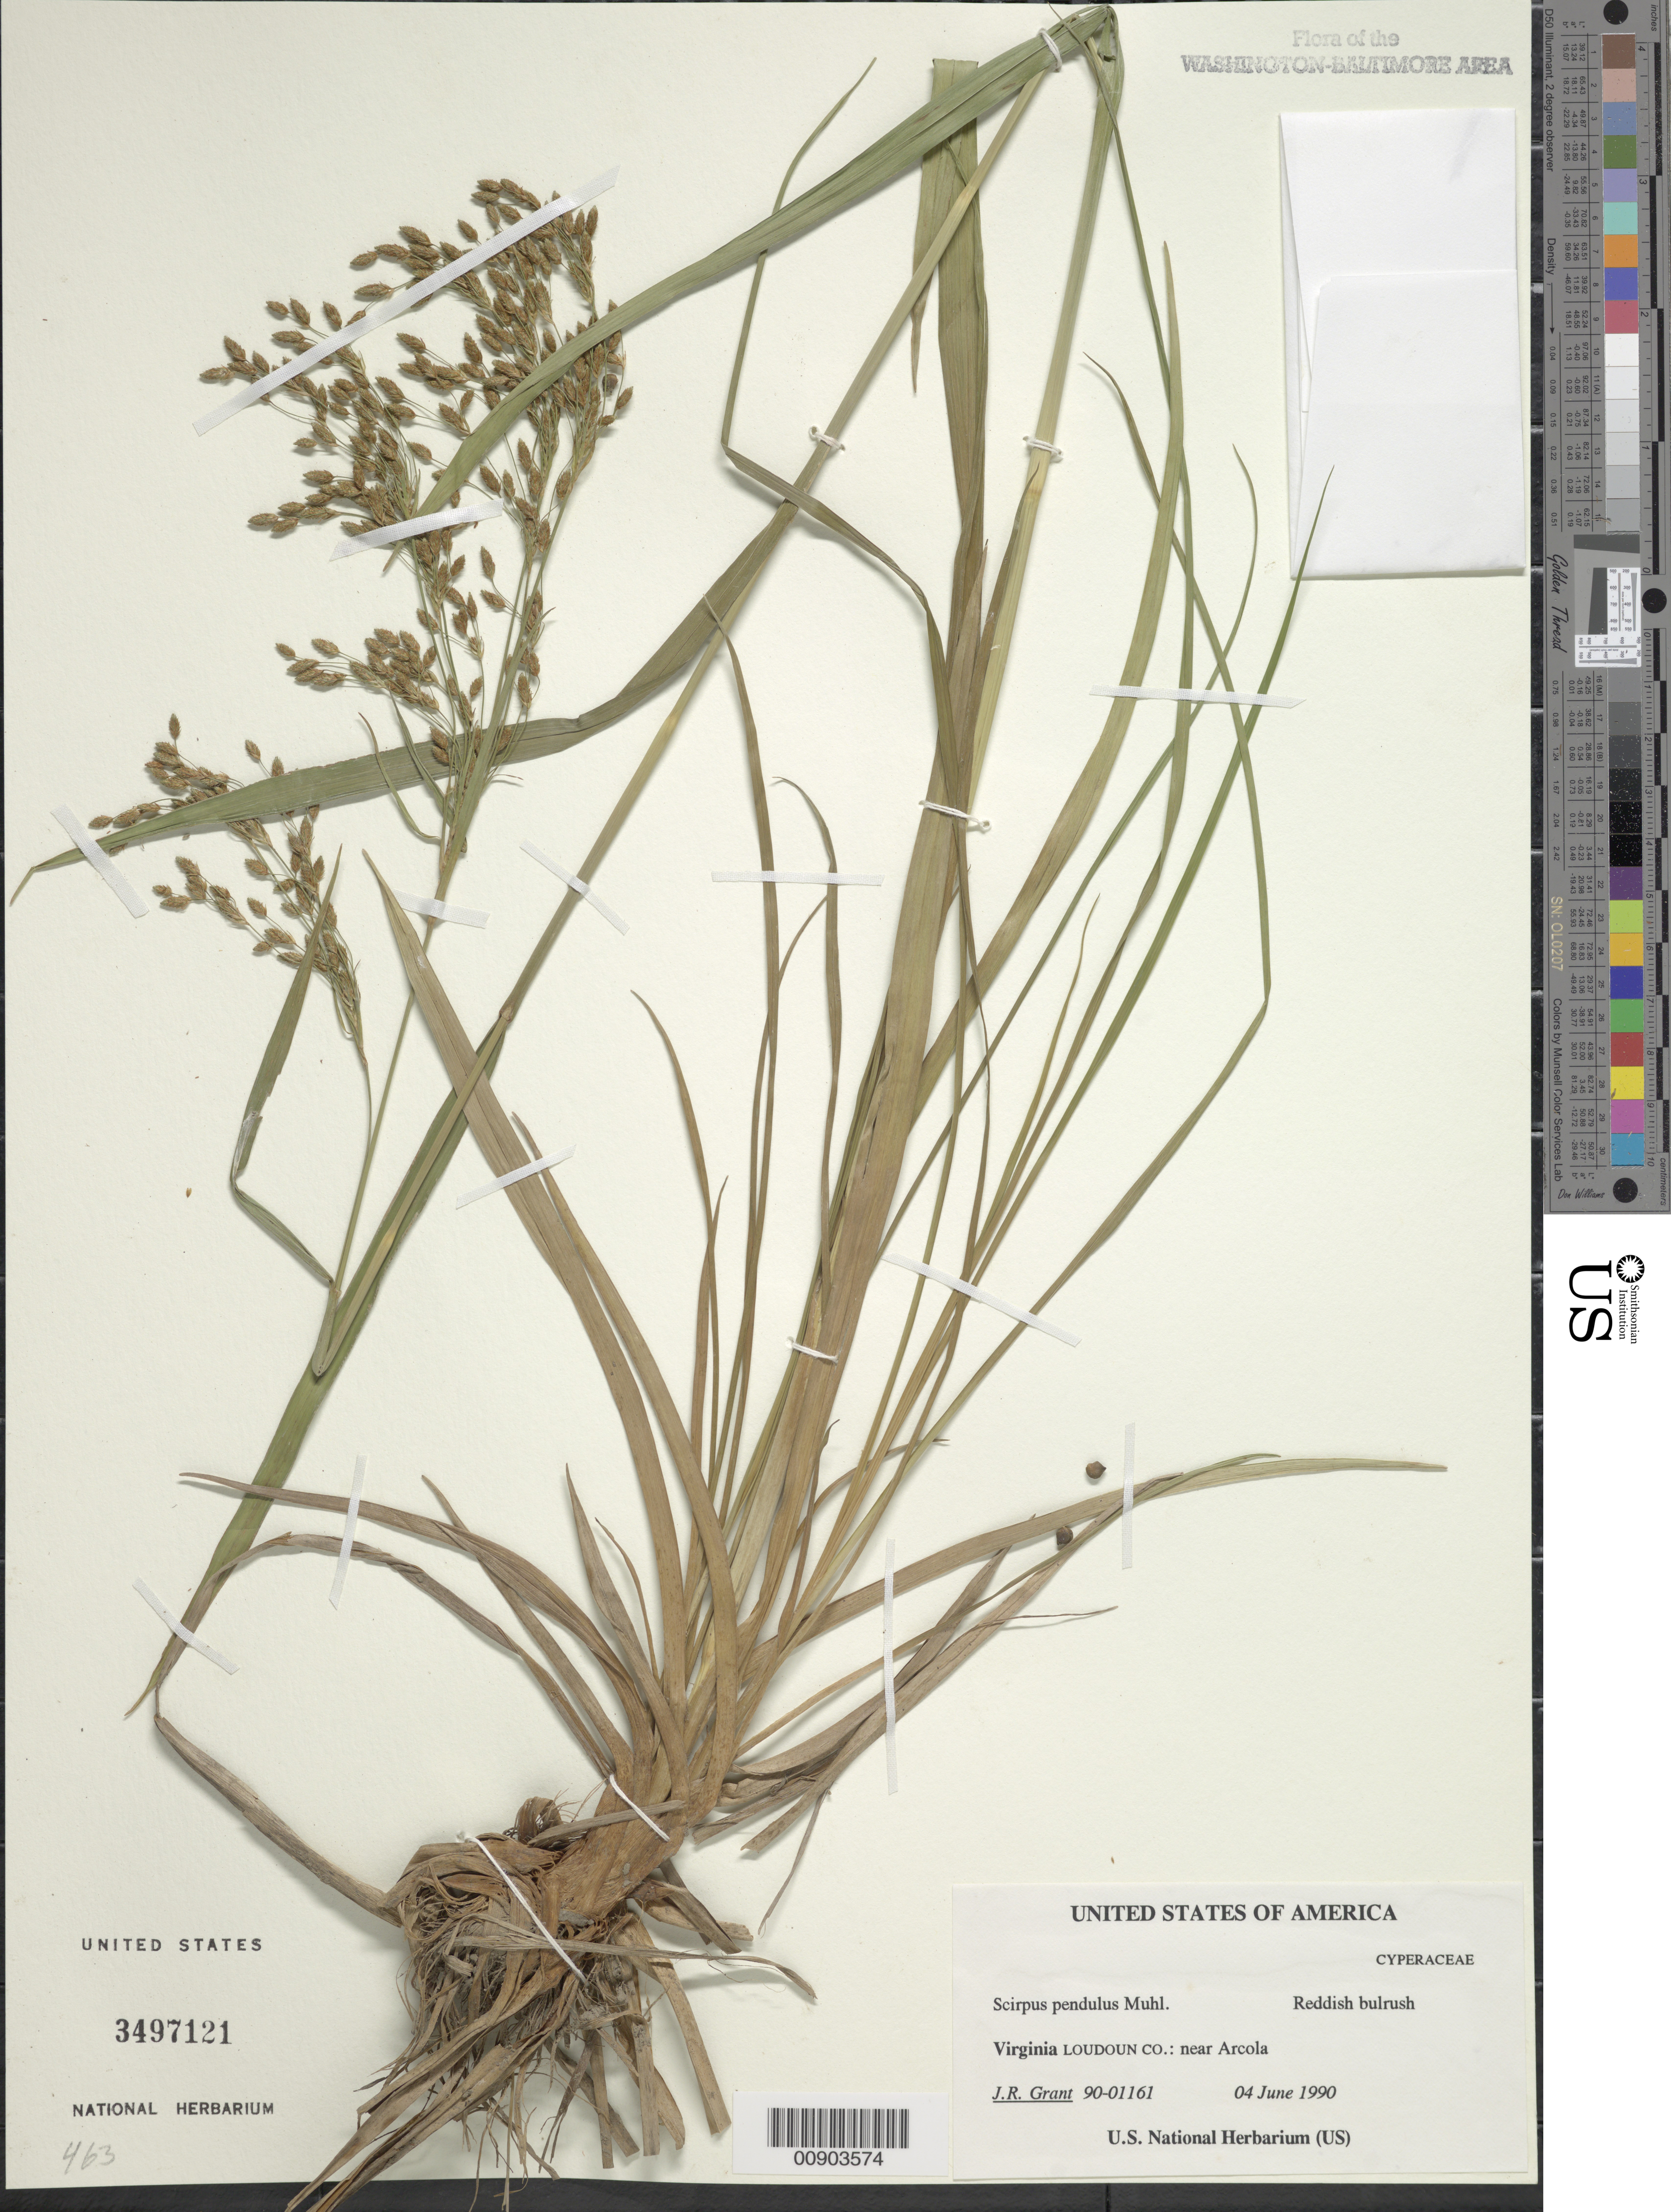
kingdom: Plantae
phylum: Tracheophyta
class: Magnoliopsida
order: Asterales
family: Campanulaceae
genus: Campanula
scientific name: Campanula lasiocarpa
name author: Cham.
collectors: L. Jordal & H. A. Miller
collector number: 3039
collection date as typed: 01 Sep 1949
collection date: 1949-09-01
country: United States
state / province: Alaska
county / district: Aleutians West Census Area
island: Attu Island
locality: Attu Island, NE of Massacre Bay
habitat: Slopes and crests of high ridges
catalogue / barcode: US 2009659-2